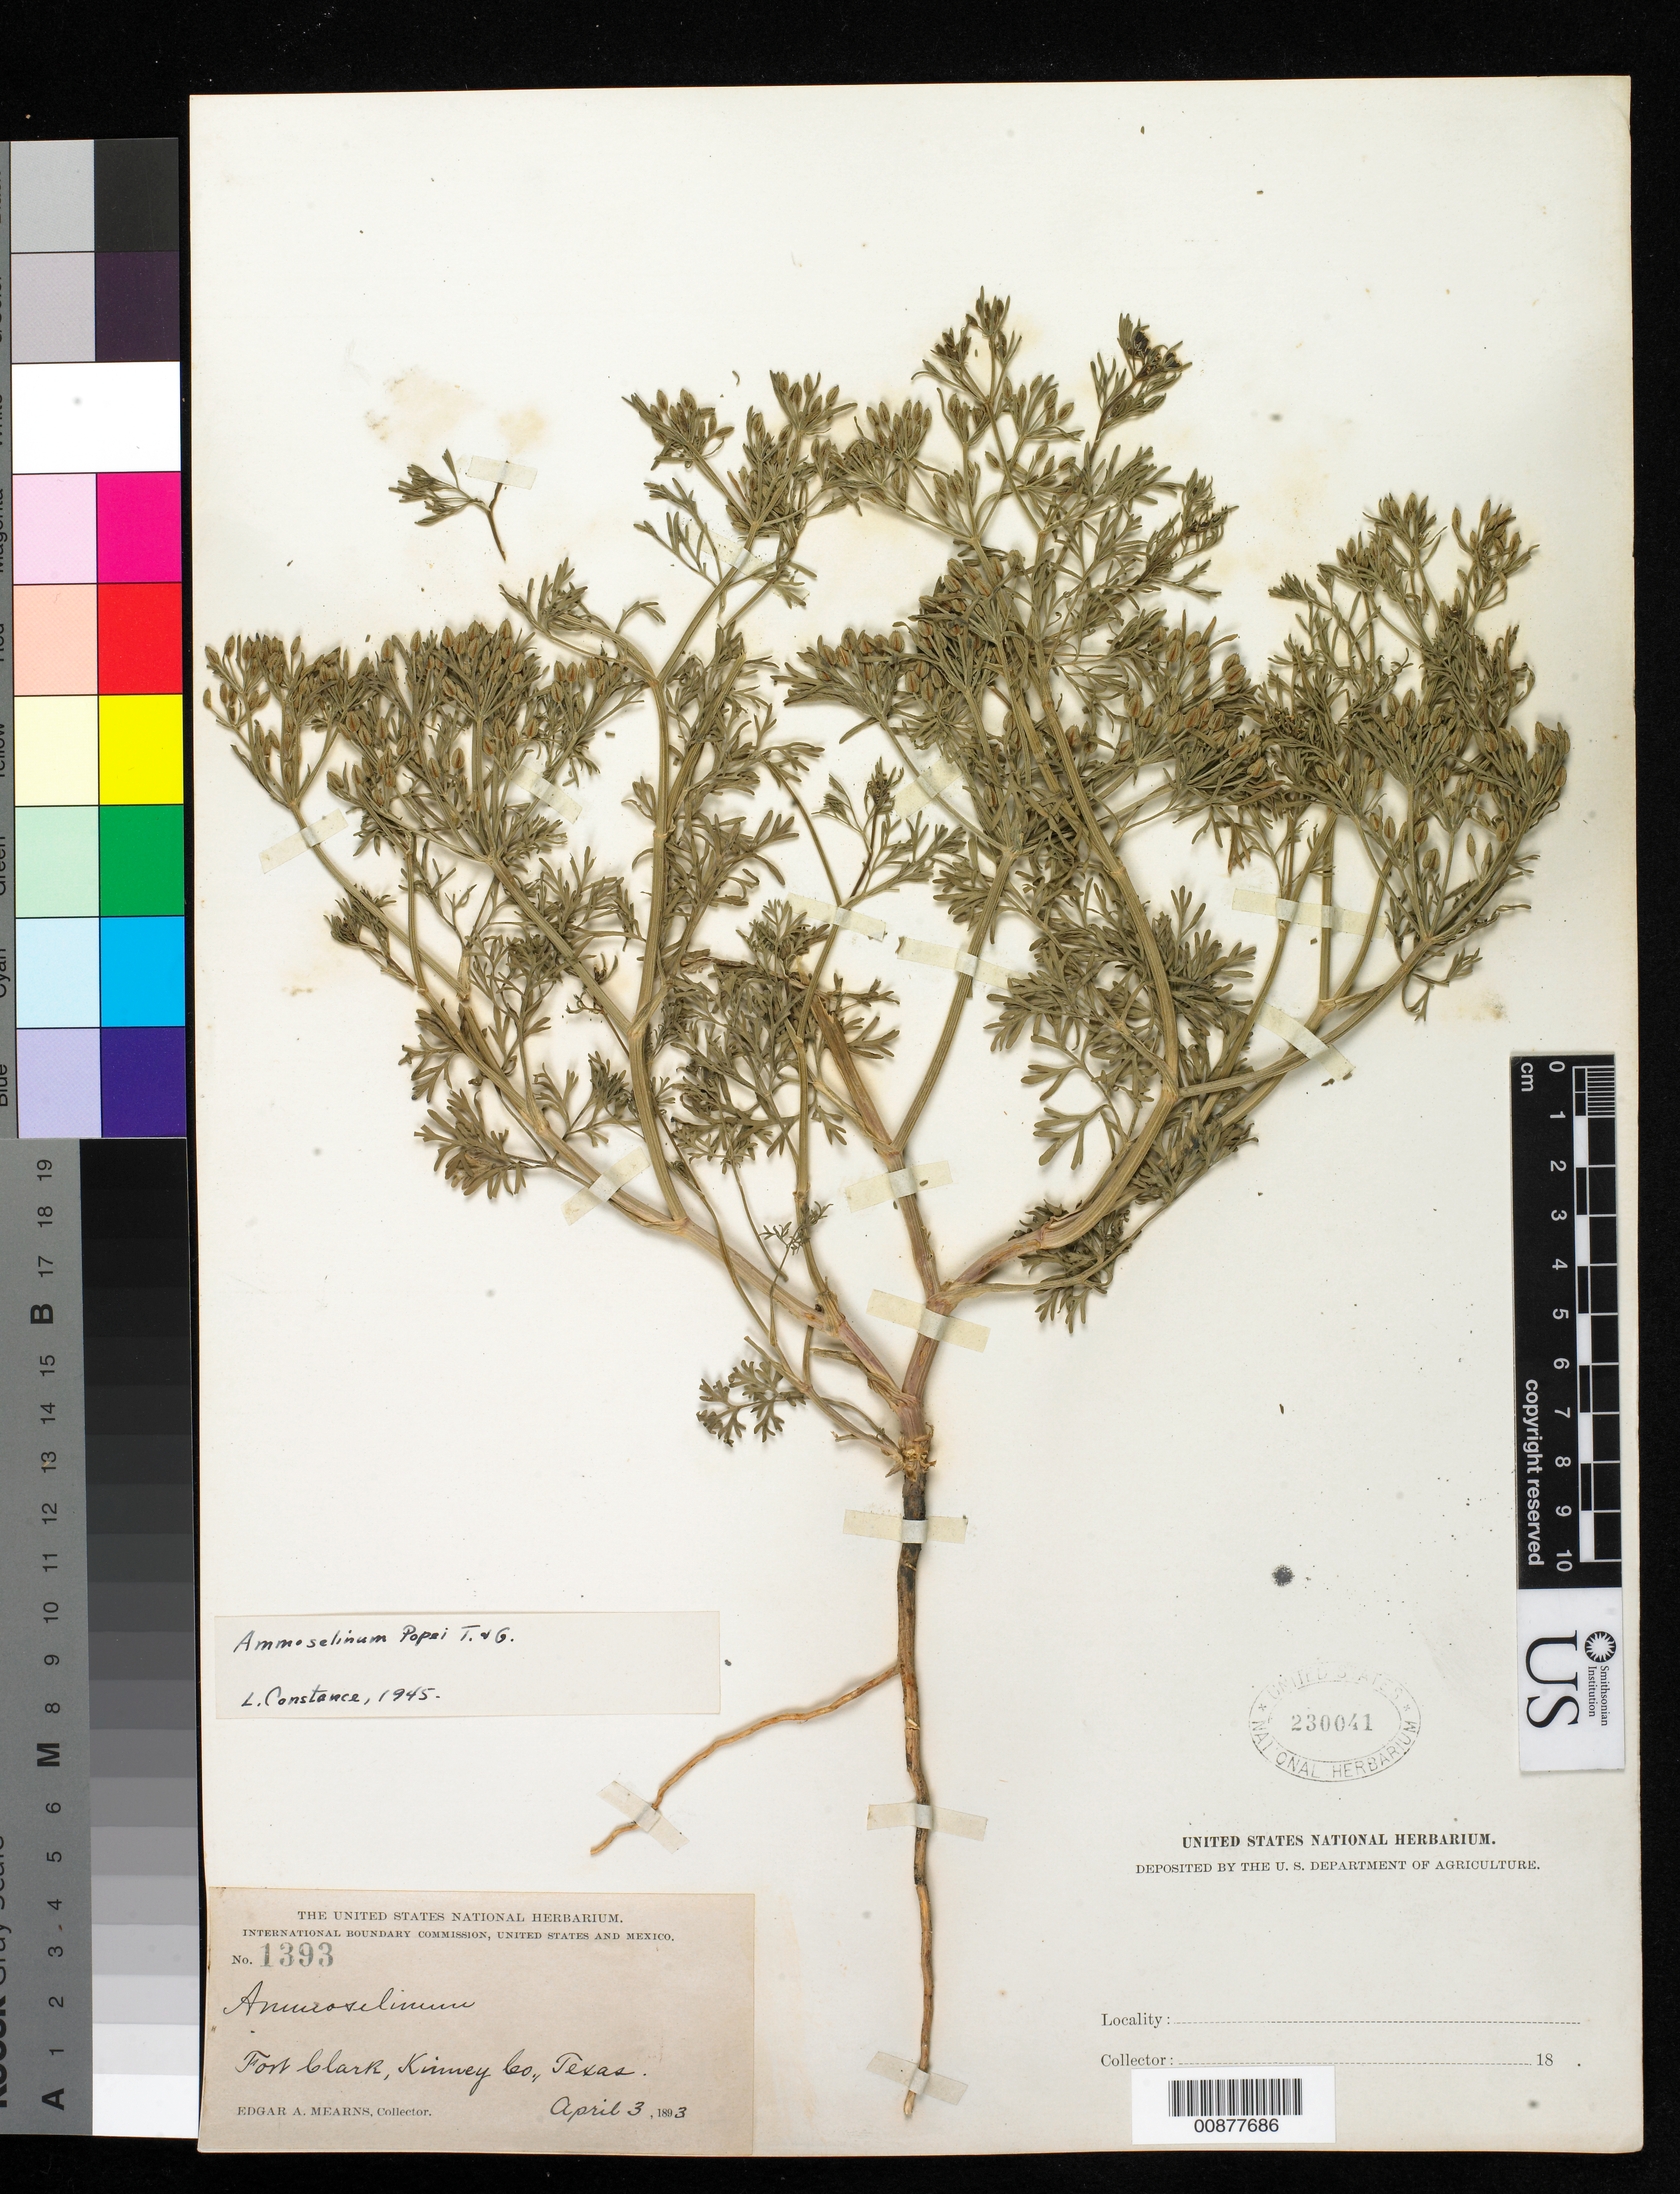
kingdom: Plantae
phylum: Tracheophyta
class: Magnoliopsida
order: Apiales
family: Apiaceae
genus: Ammoselinum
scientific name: Ammoselinum popei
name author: Torr. & A. Gray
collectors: E. A. Mearns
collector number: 1393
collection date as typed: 03 Apr 1893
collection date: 1893-04-03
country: United States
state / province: Texas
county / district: Kinney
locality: Fort Clark, Kinney County, Texas.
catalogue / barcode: US 230041